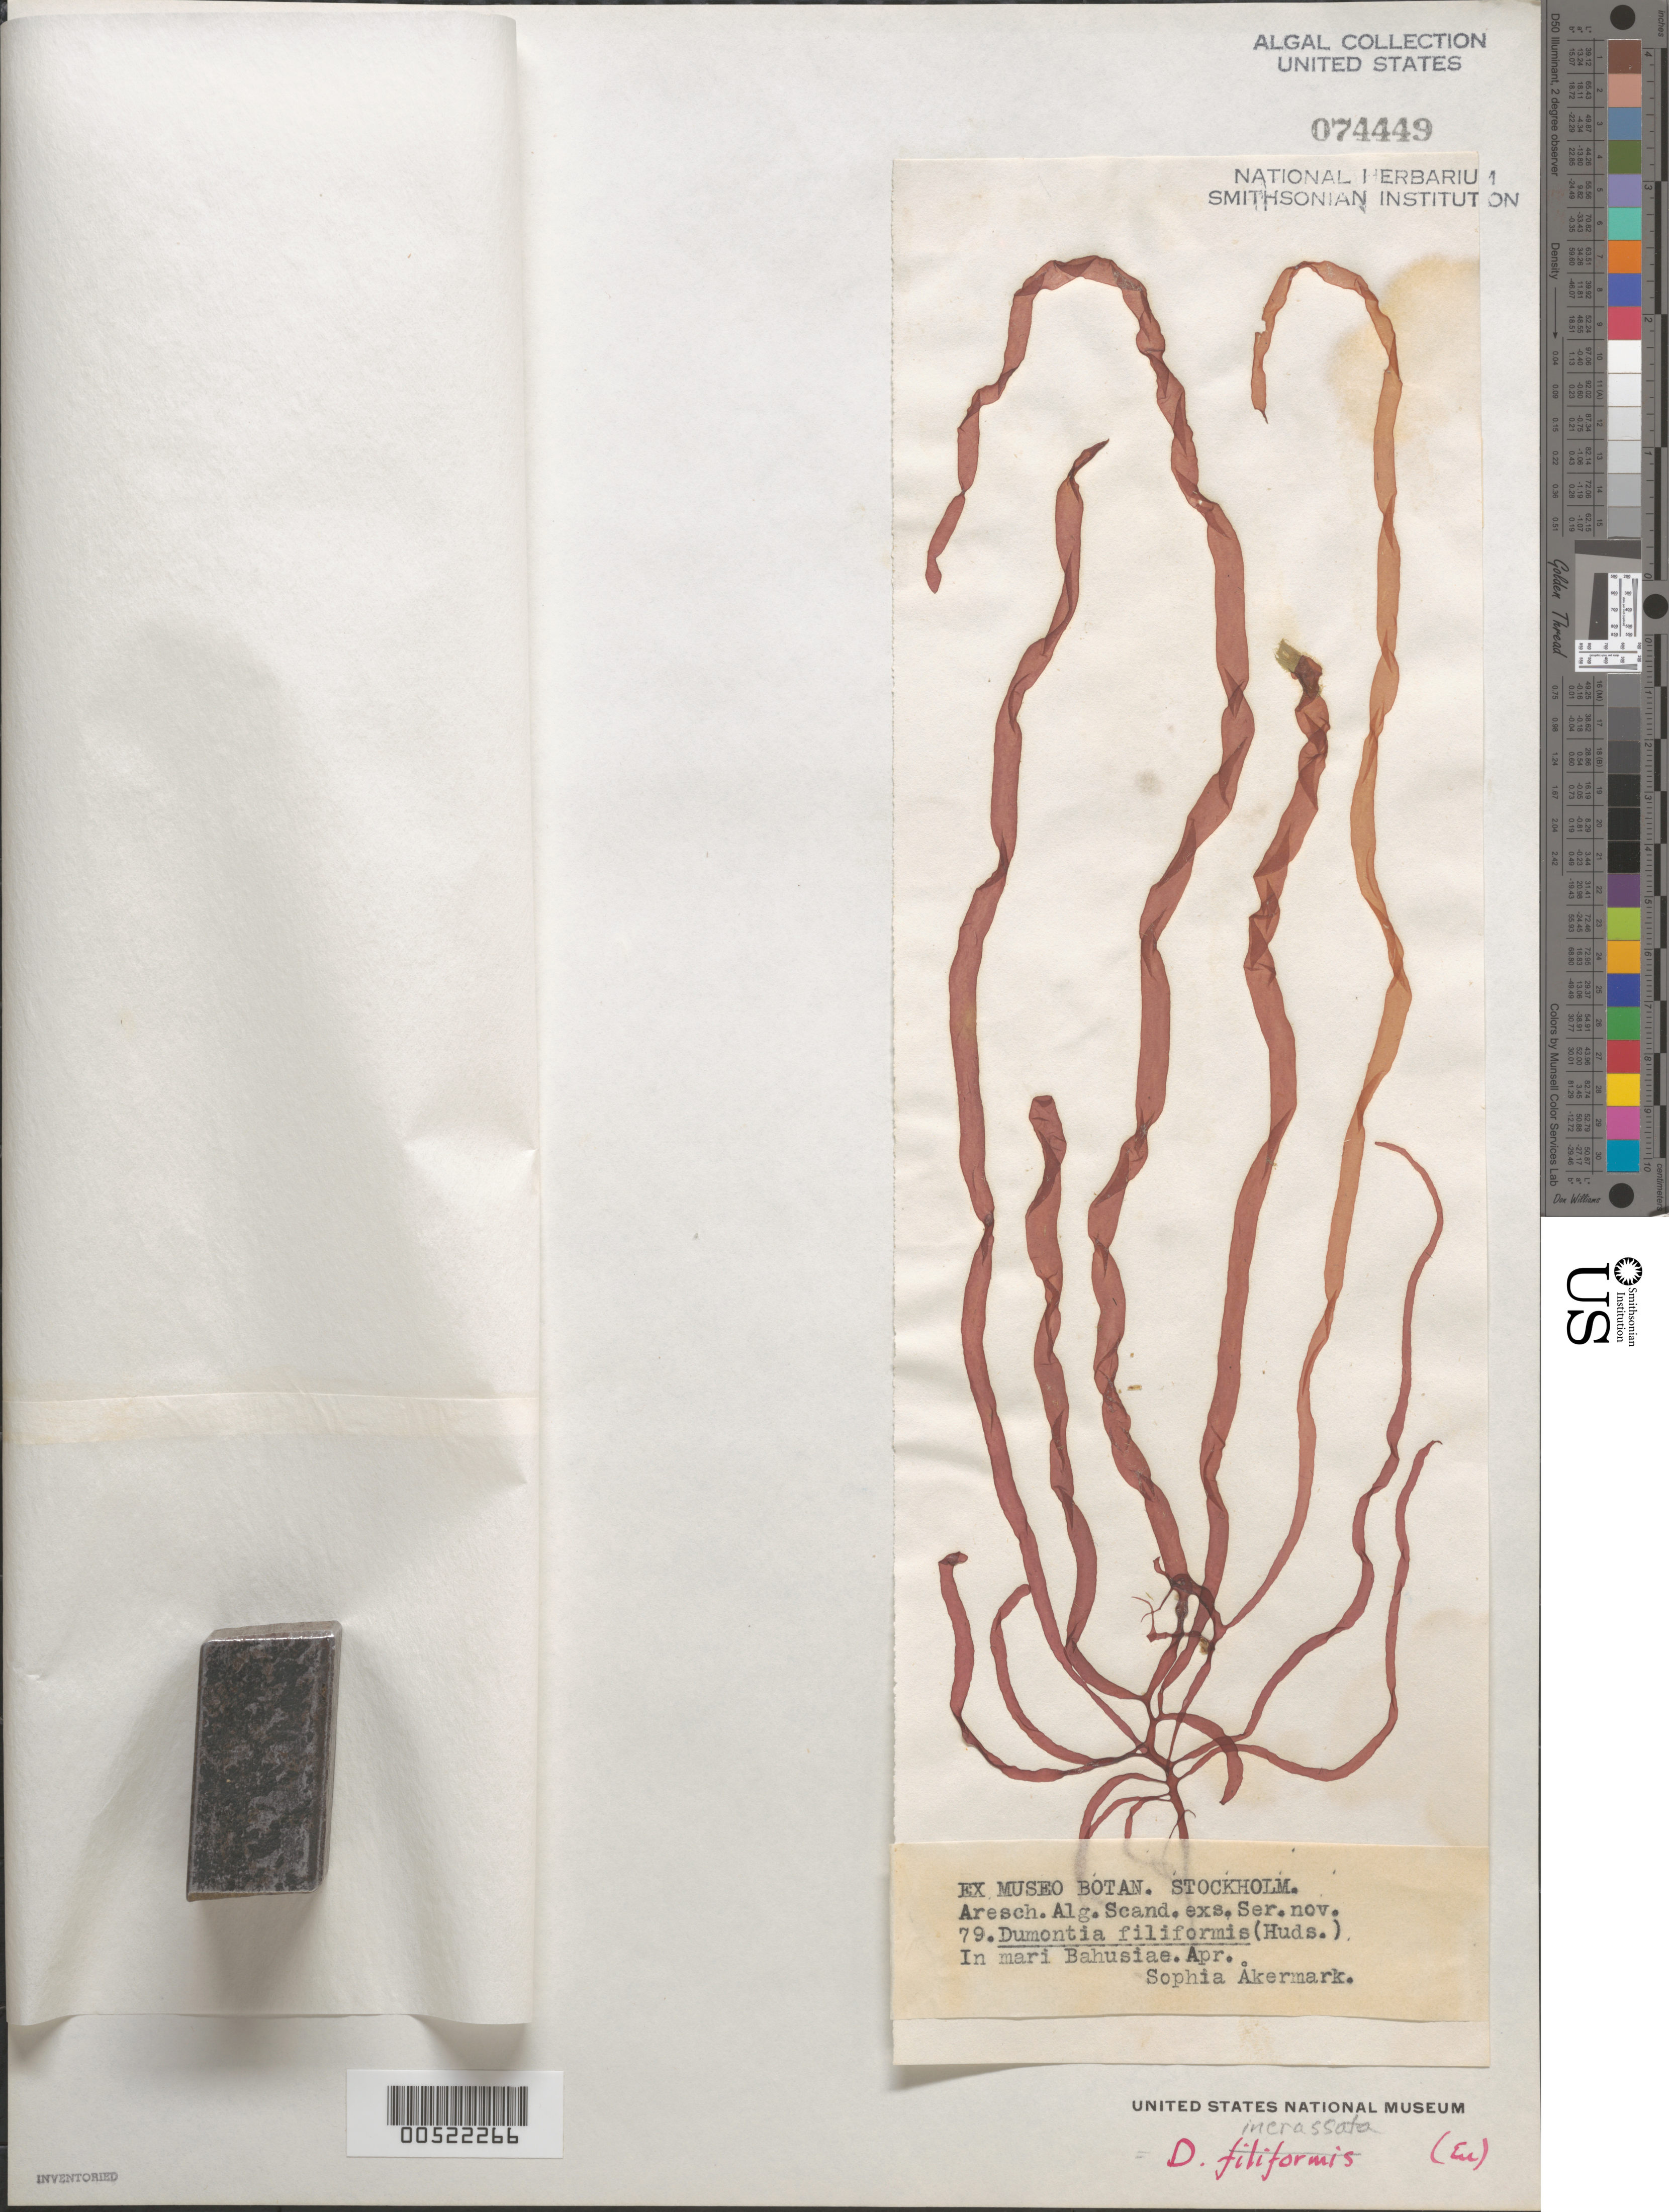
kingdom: Plantae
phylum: Rhodophyta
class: Florideophyceae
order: Gigartinales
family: Dumontiaceae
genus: Dumontia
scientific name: Dumontia contorta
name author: (S.G. Gmel.) Rupr.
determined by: Algae name updating Project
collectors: S. Akermark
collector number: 79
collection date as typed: Apr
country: Sweden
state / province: Västra Götaland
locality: Bohus bay (mari bahusiae)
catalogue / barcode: US 74449